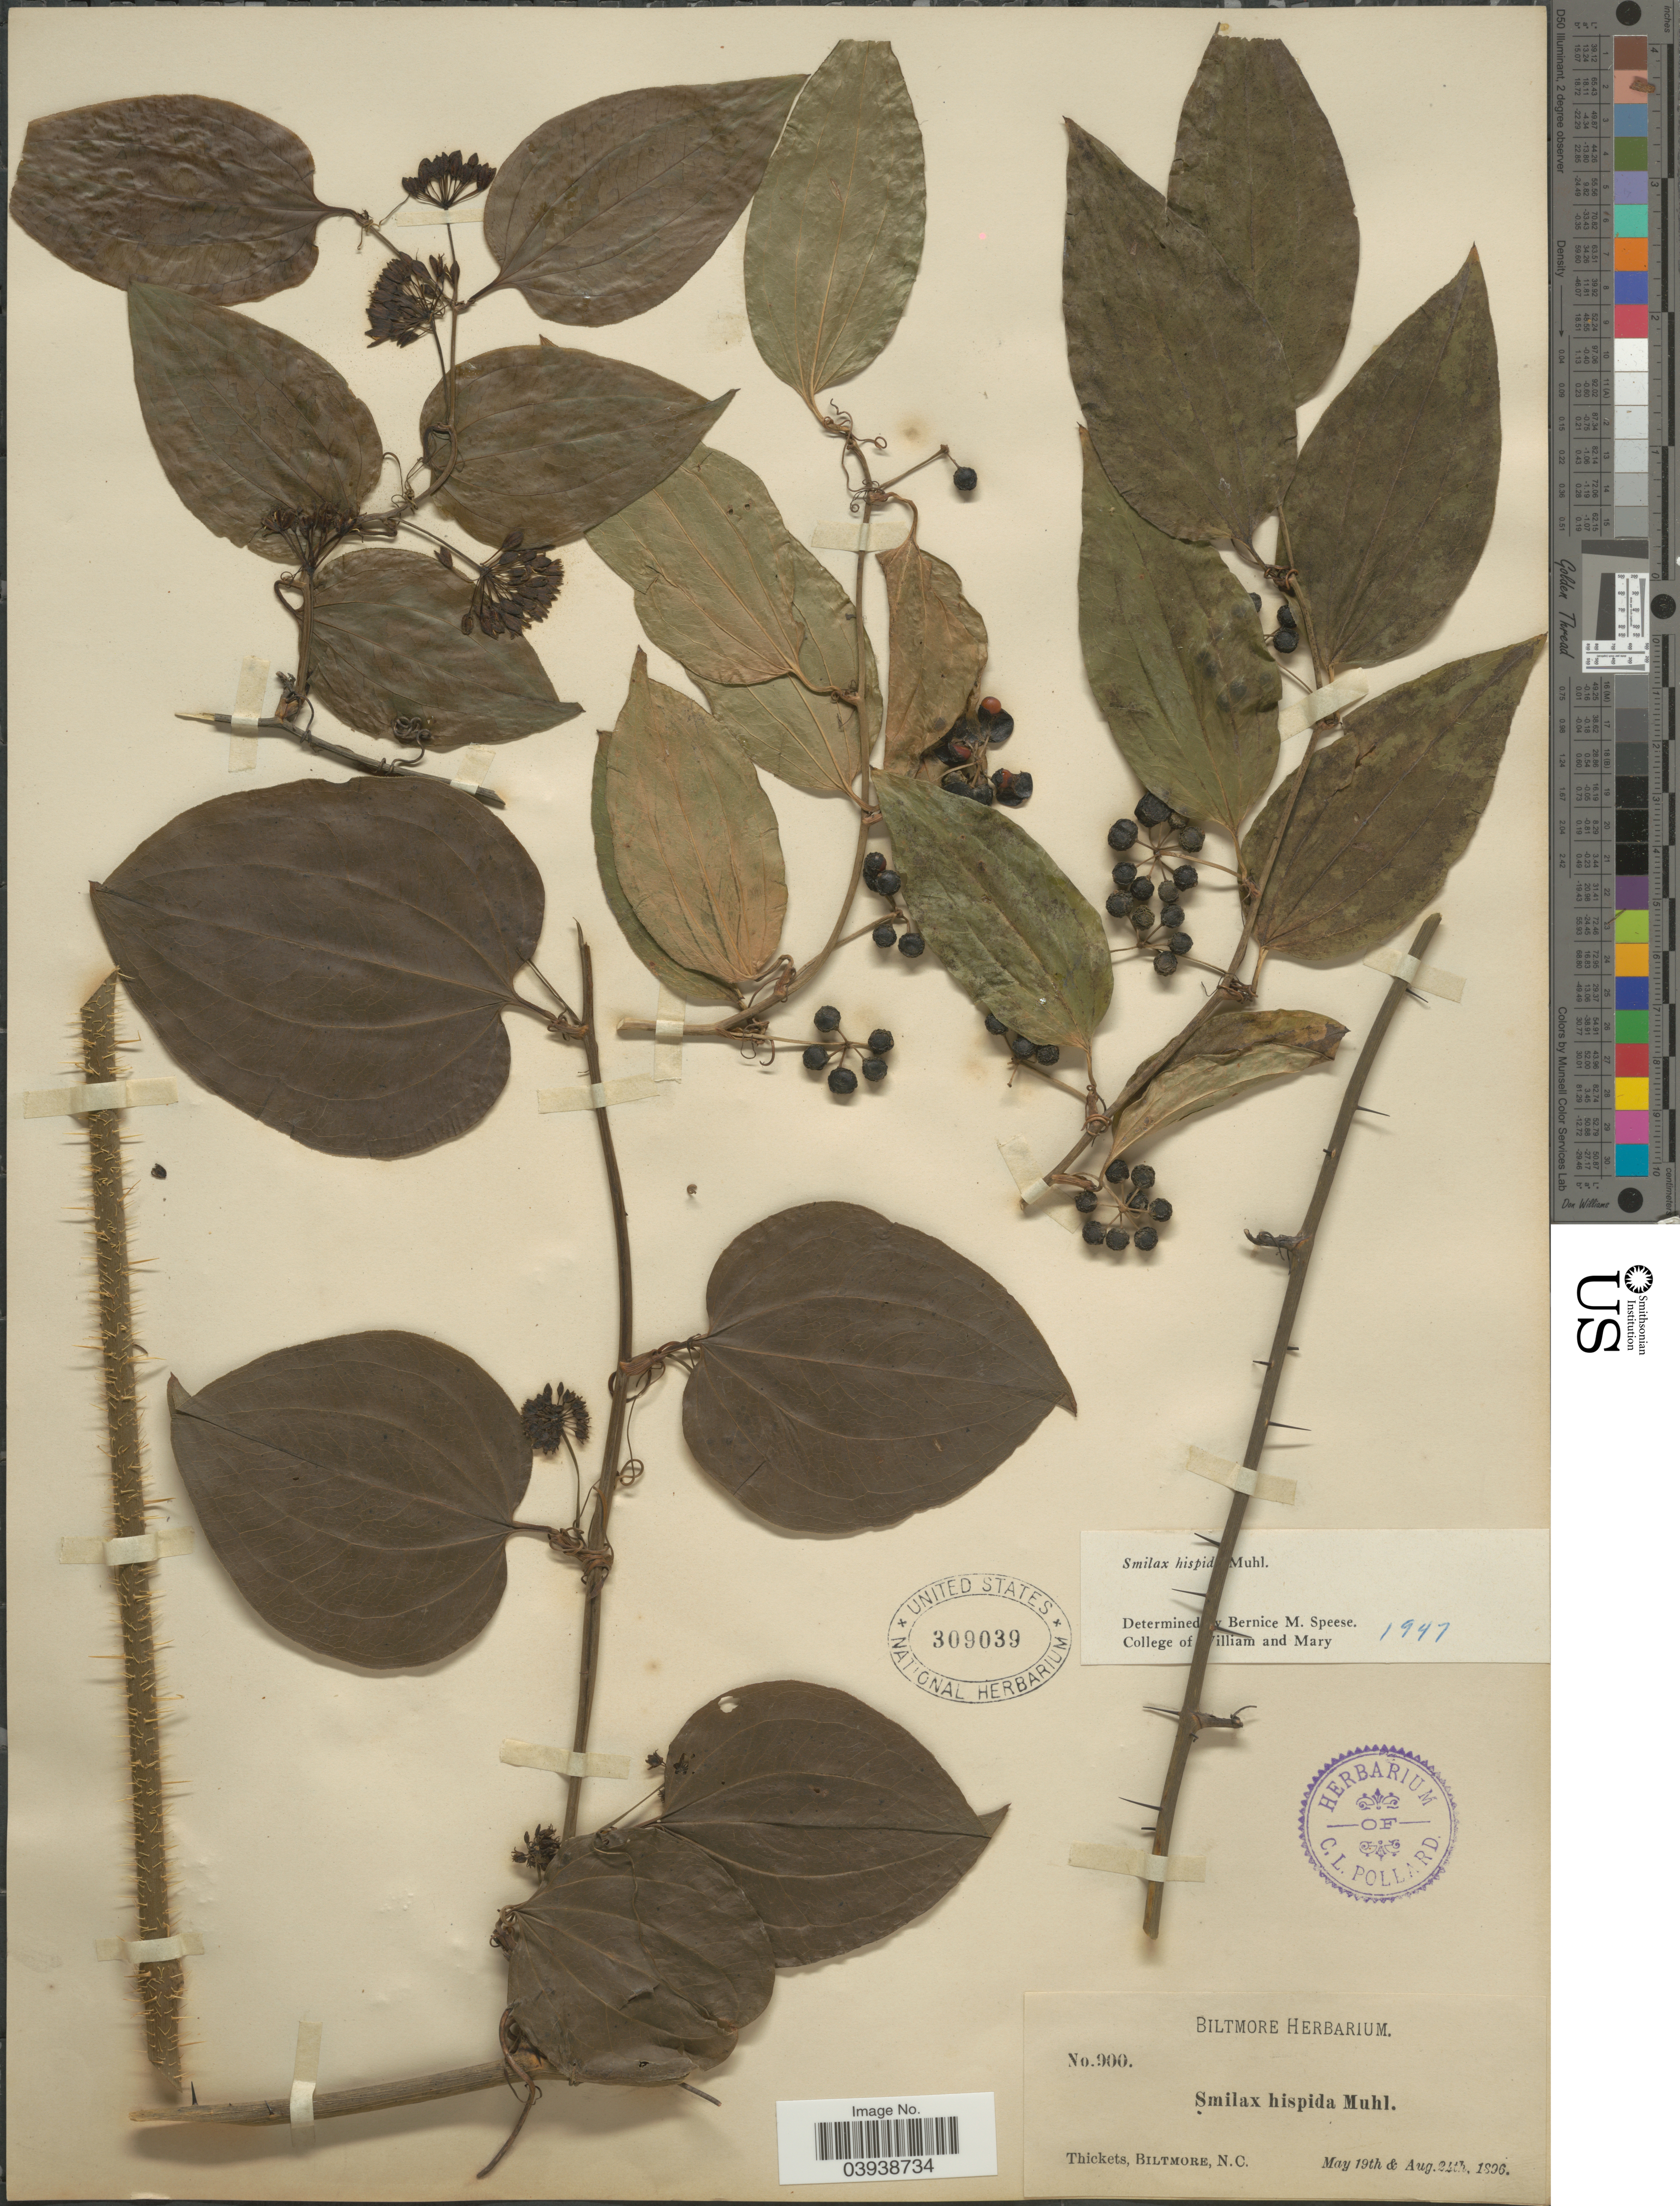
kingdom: Plantae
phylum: Tracheophyta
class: Liliopsida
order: Liliales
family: Smilacaceae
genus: Smilax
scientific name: Smilax hispida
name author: Raf.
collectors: ex herb. Biltmore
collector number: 900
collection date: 1896-05-19/1896-08-24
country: United States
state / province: North Carolina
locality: Biltmore.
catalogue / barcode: US 309039